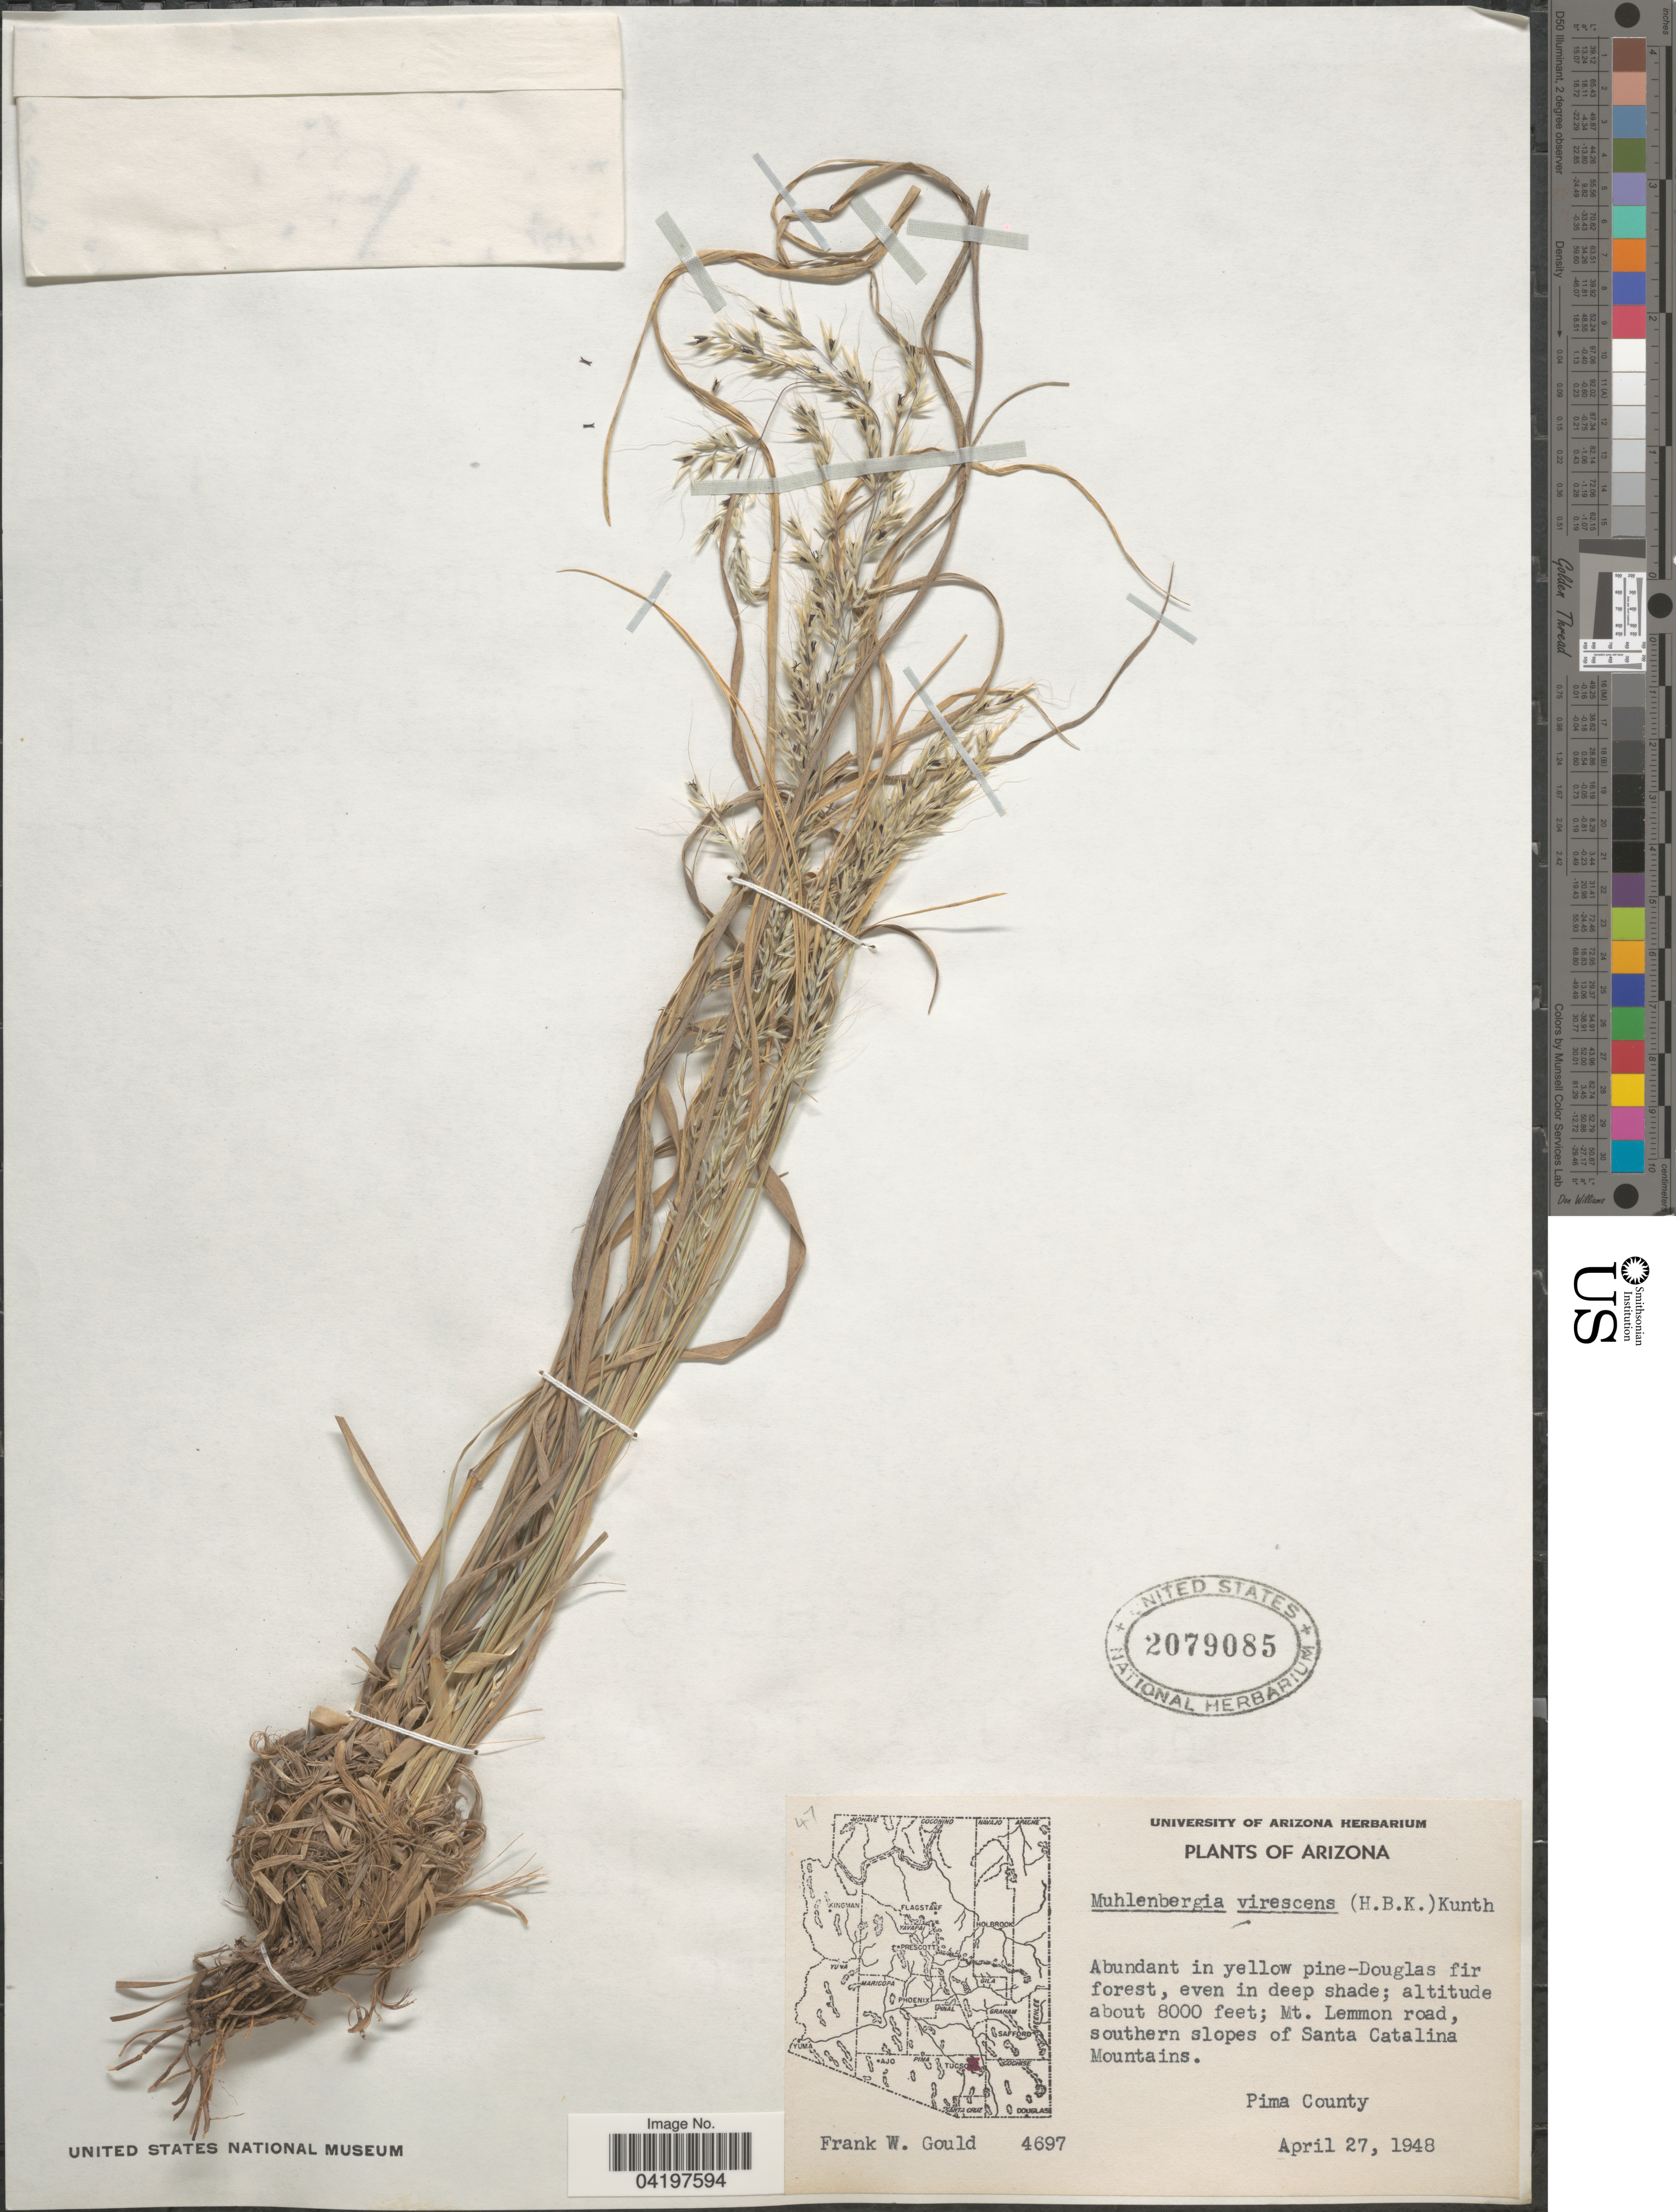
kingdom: Plantae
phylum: Tracheophyta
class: Liliopsida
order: Poales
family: Poaceae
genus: Muhlenbergia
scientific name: Muhlenbergia straminea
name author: Hitchc.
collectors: F. W. Gould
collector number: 4697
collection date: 1948-04-27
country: United States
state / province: Arizona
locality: Mt. Lemmon road, southern slopes of Santa Catalina Mountains. Pima County.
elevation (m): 2438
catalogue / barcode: US 2079085